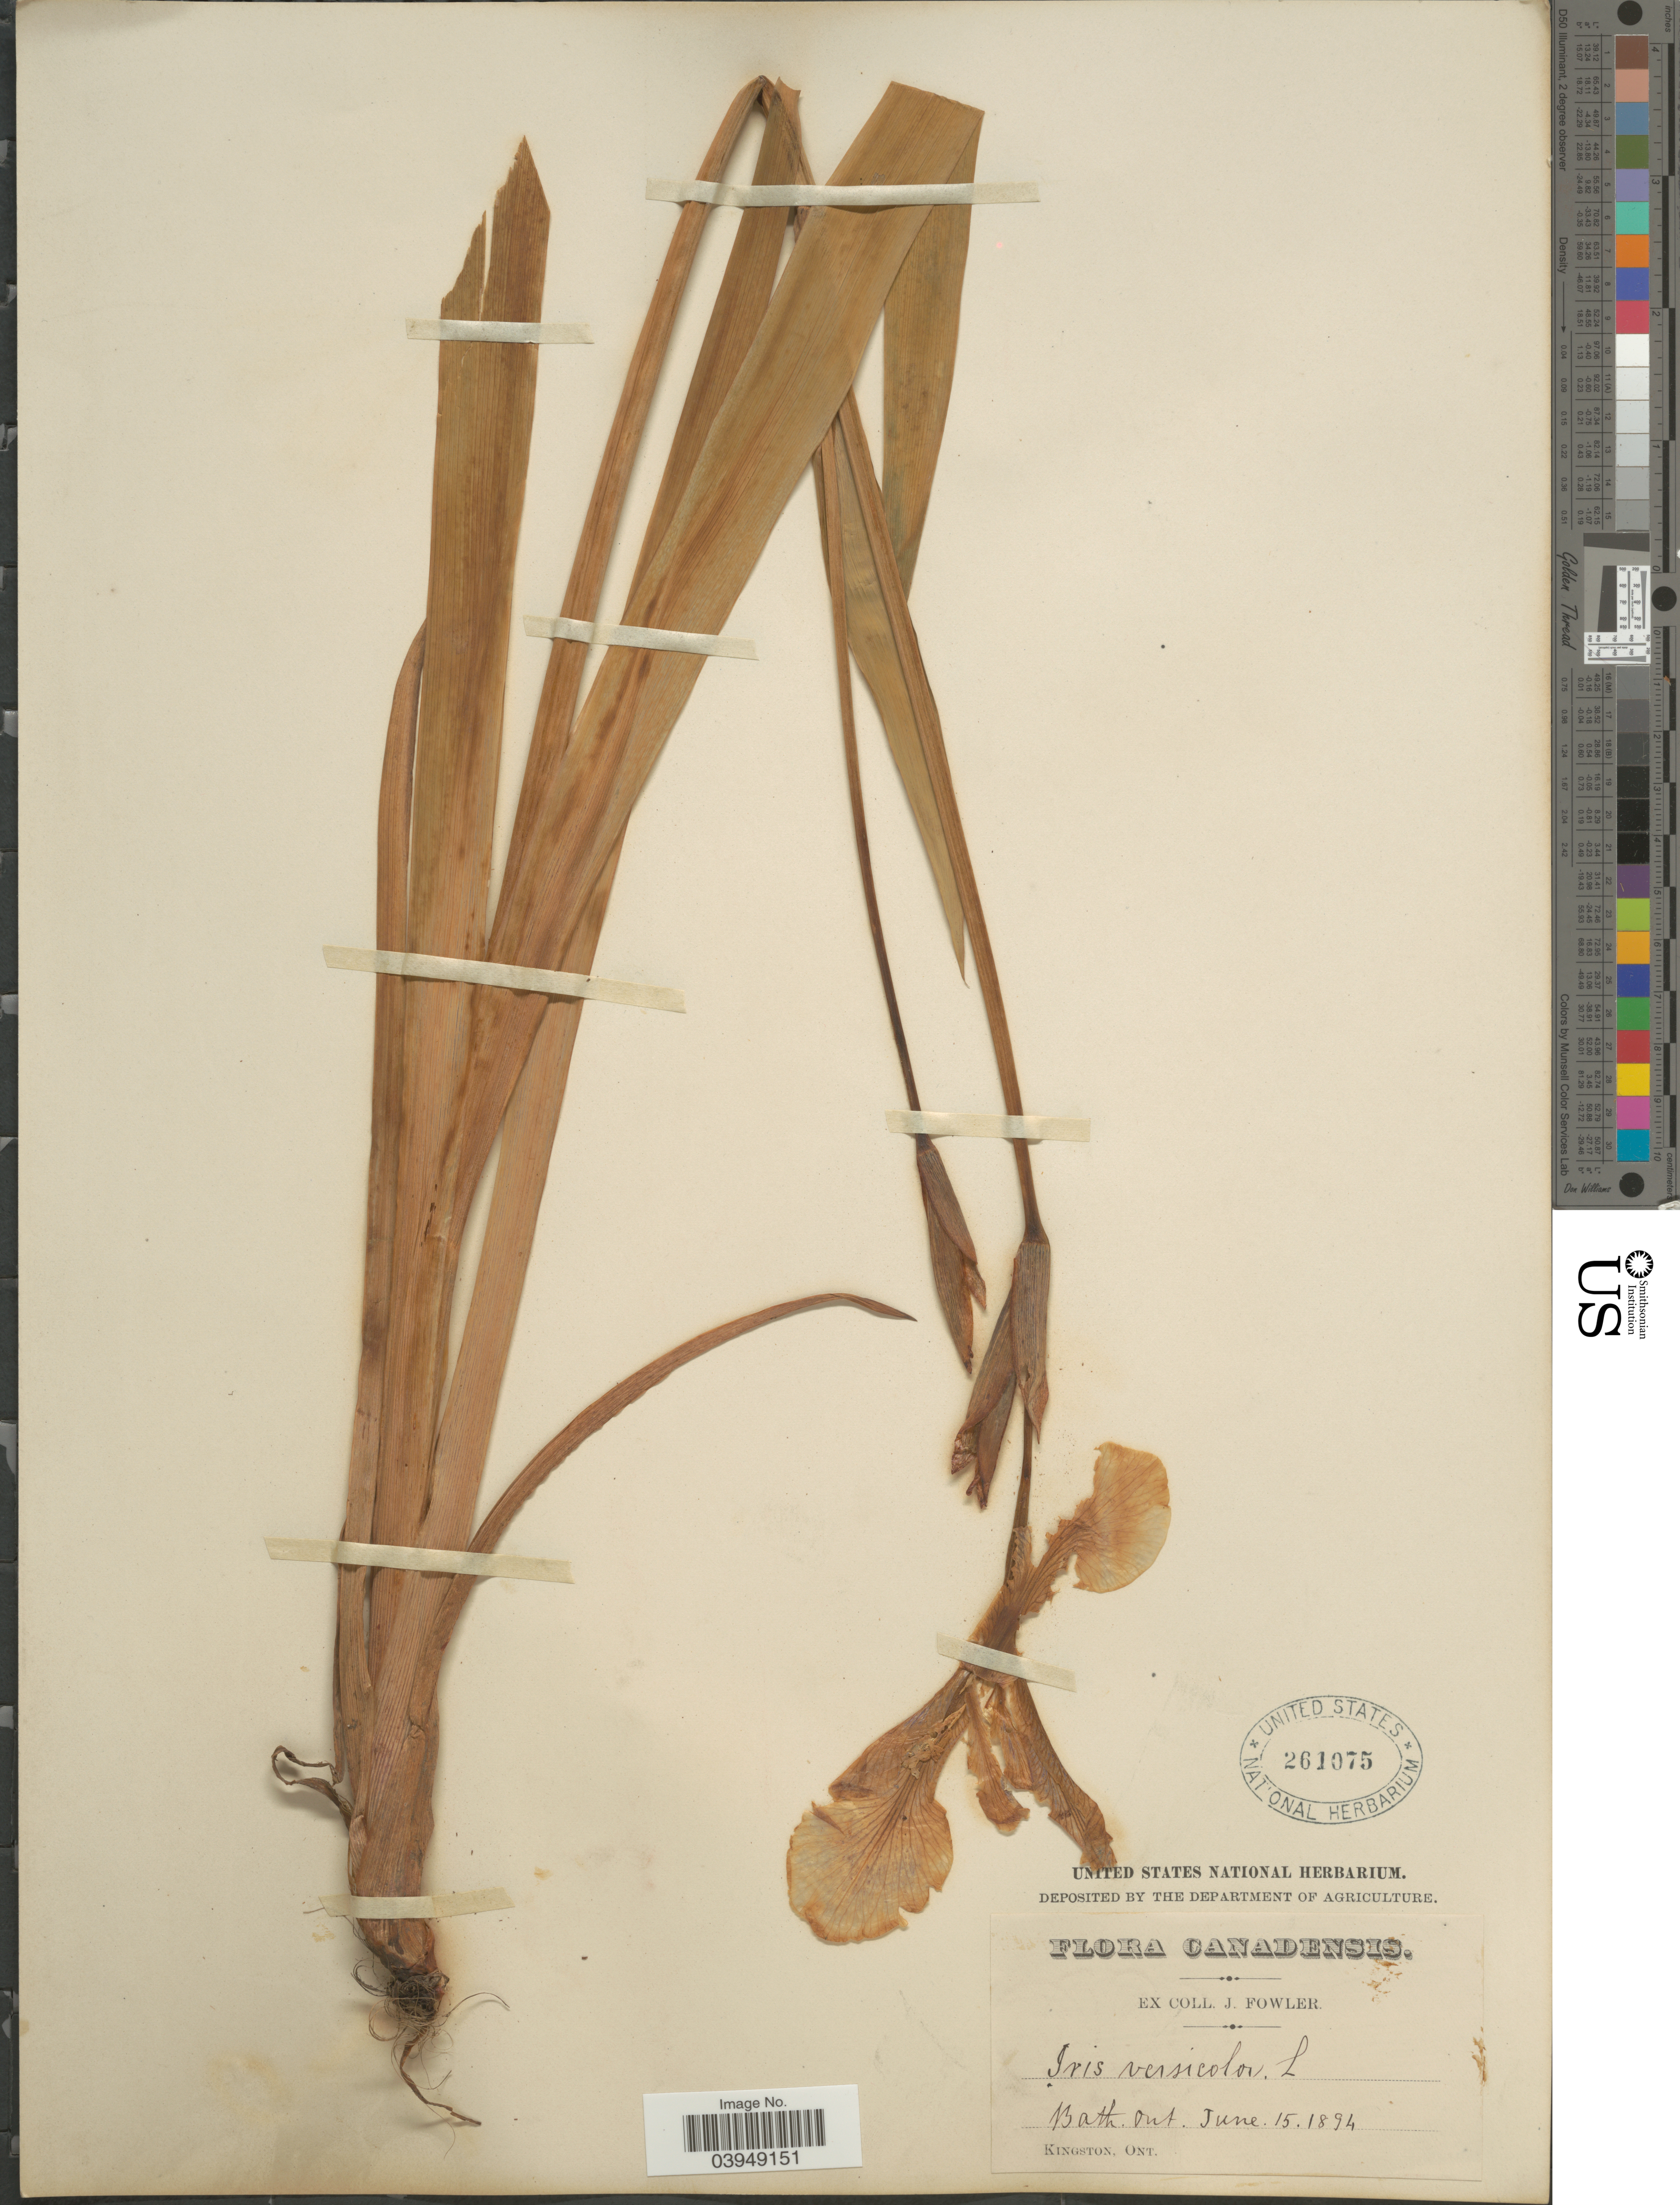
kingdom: Plantae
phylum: Tracheophyta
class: Liliopsida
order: Asparagales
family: Iridaceae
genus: Iris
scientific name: Iris versicolor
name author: L.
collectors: J. Fowler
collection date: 1894-06-15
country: Canada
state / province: Ontario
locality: Bath.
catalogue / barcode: US 261075